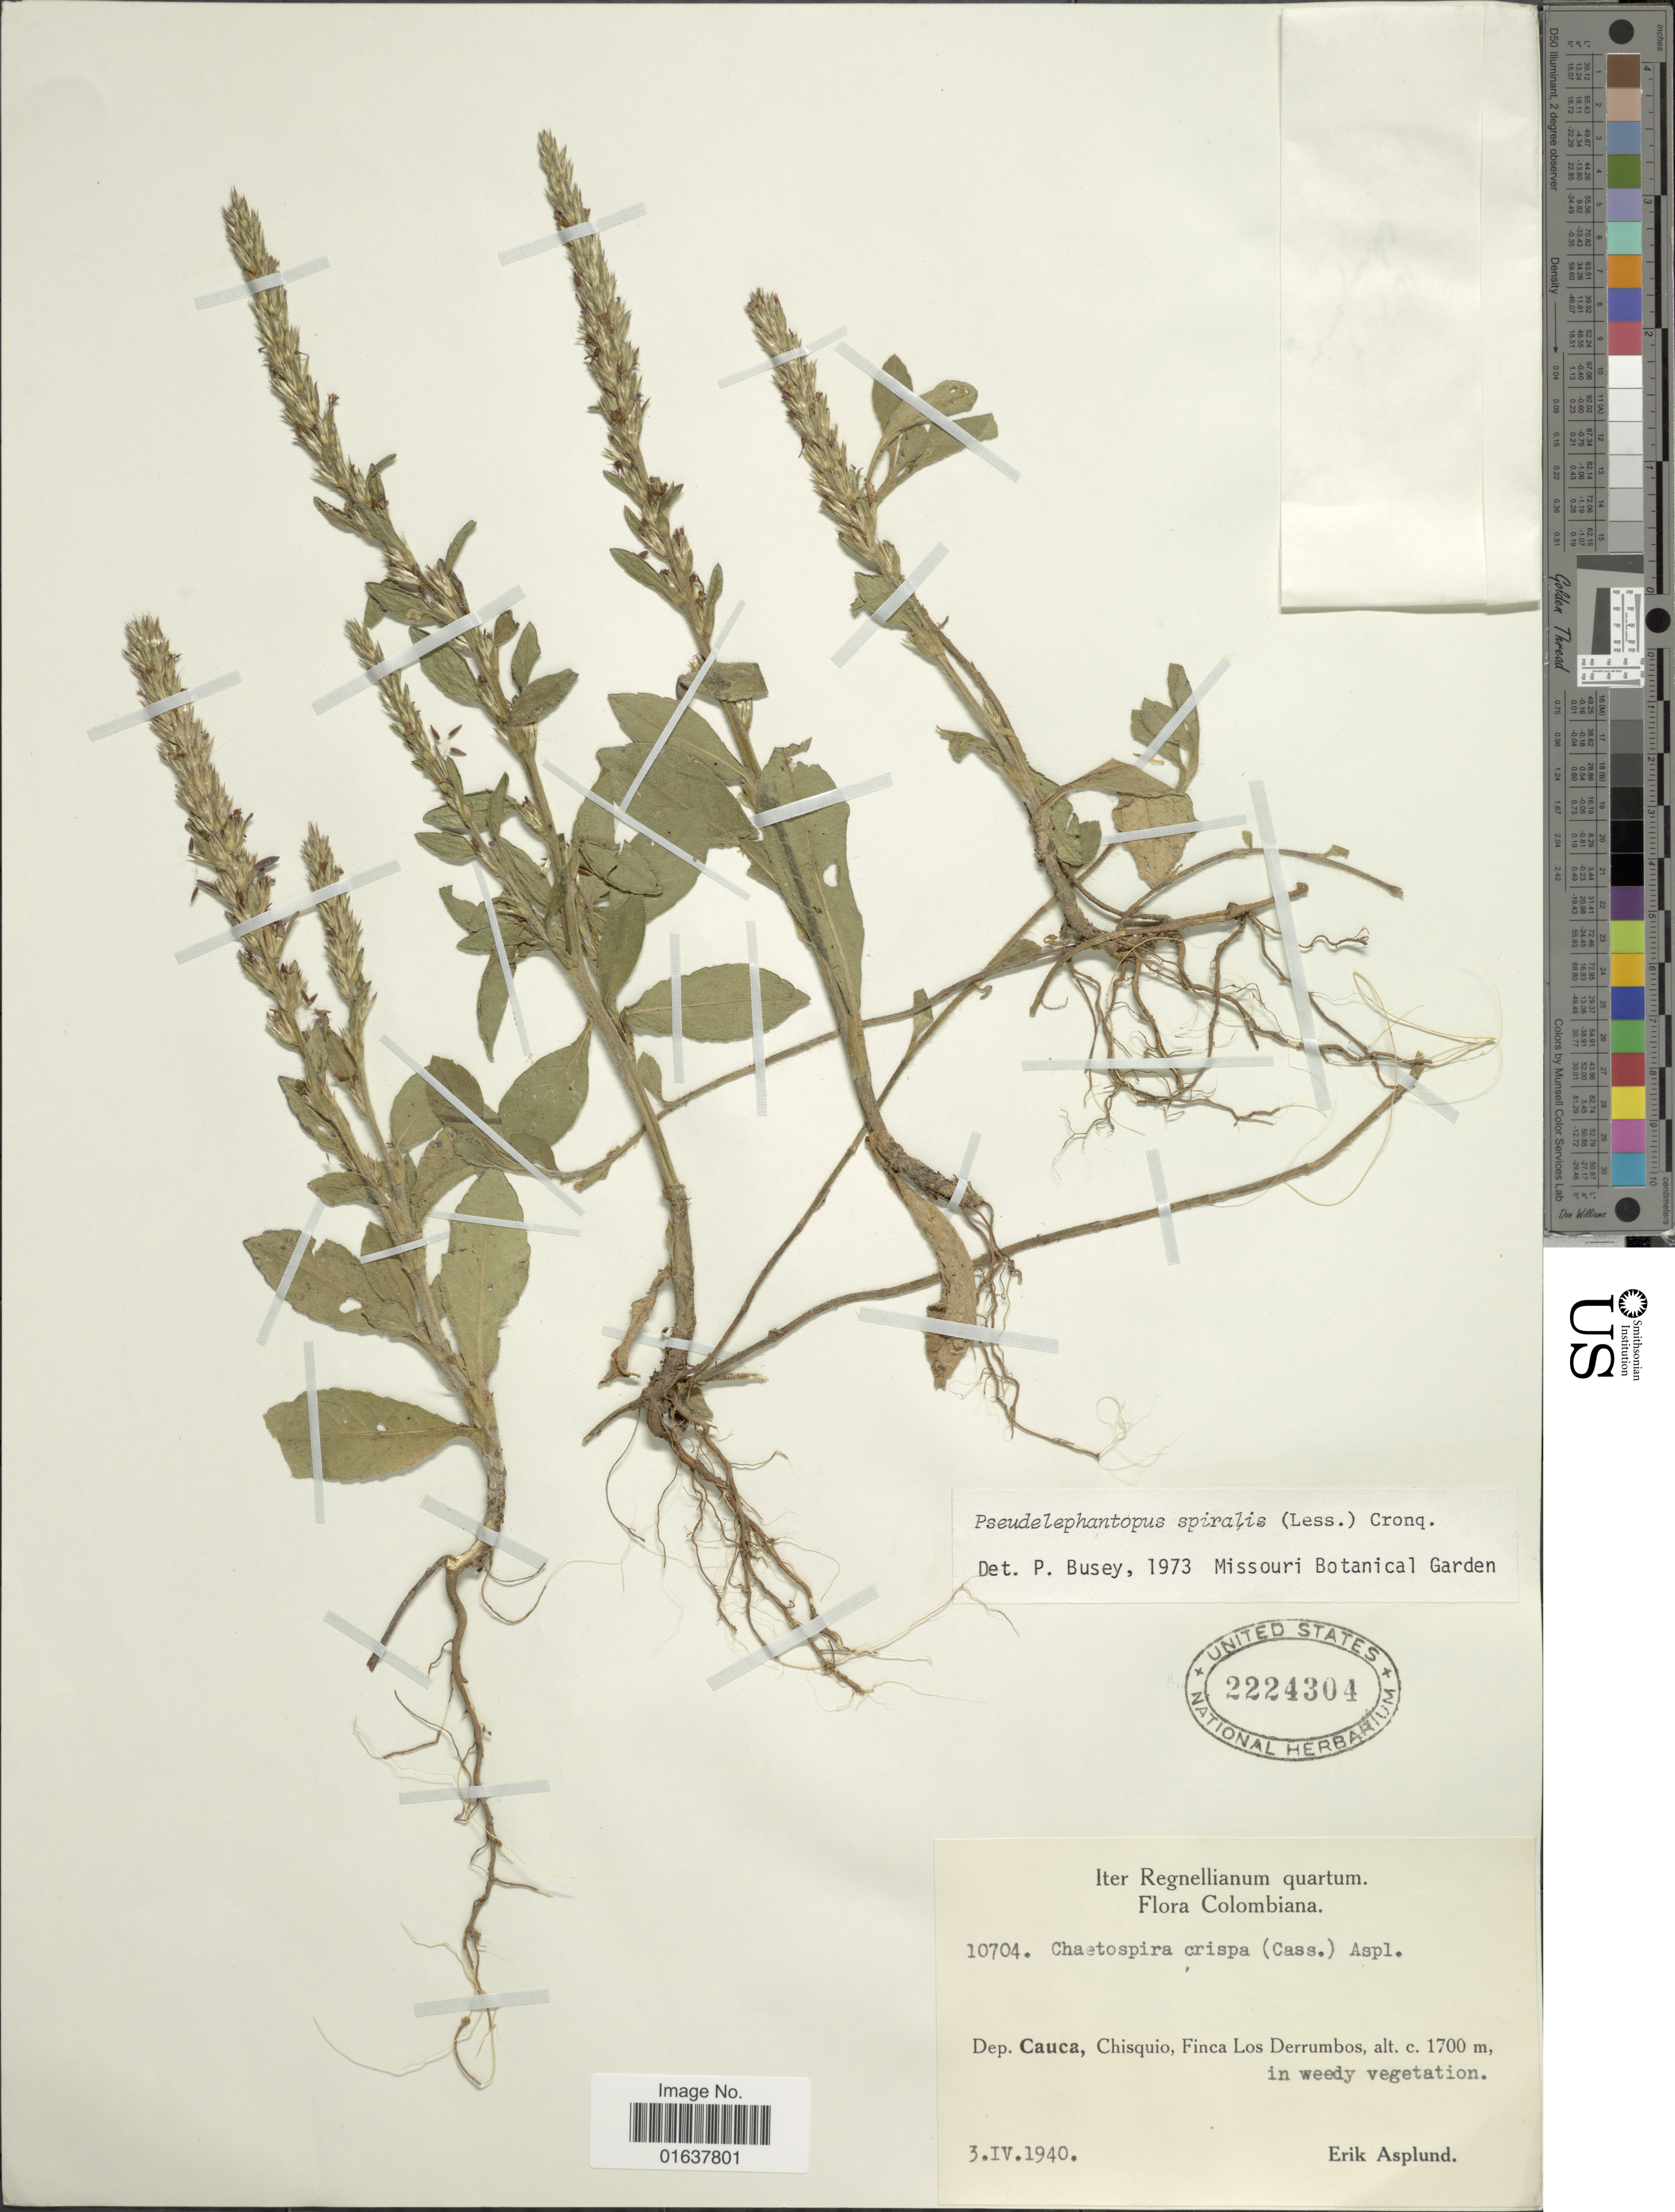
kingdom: Plantae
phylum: Tracheophyta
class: Magnoliopsida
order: Asterales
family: Asteraceae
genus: Pseudelephantopus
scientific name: Pseudelephantopus spiralis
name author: (Less.) Cronquist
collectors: E. Asplund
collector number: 10704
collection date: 1940-04-03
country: Colombia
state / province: Cauca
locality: Dep. Cauca, Chisquio, Finca Los Derrumbos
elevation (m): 1700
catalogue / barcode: US 2224304